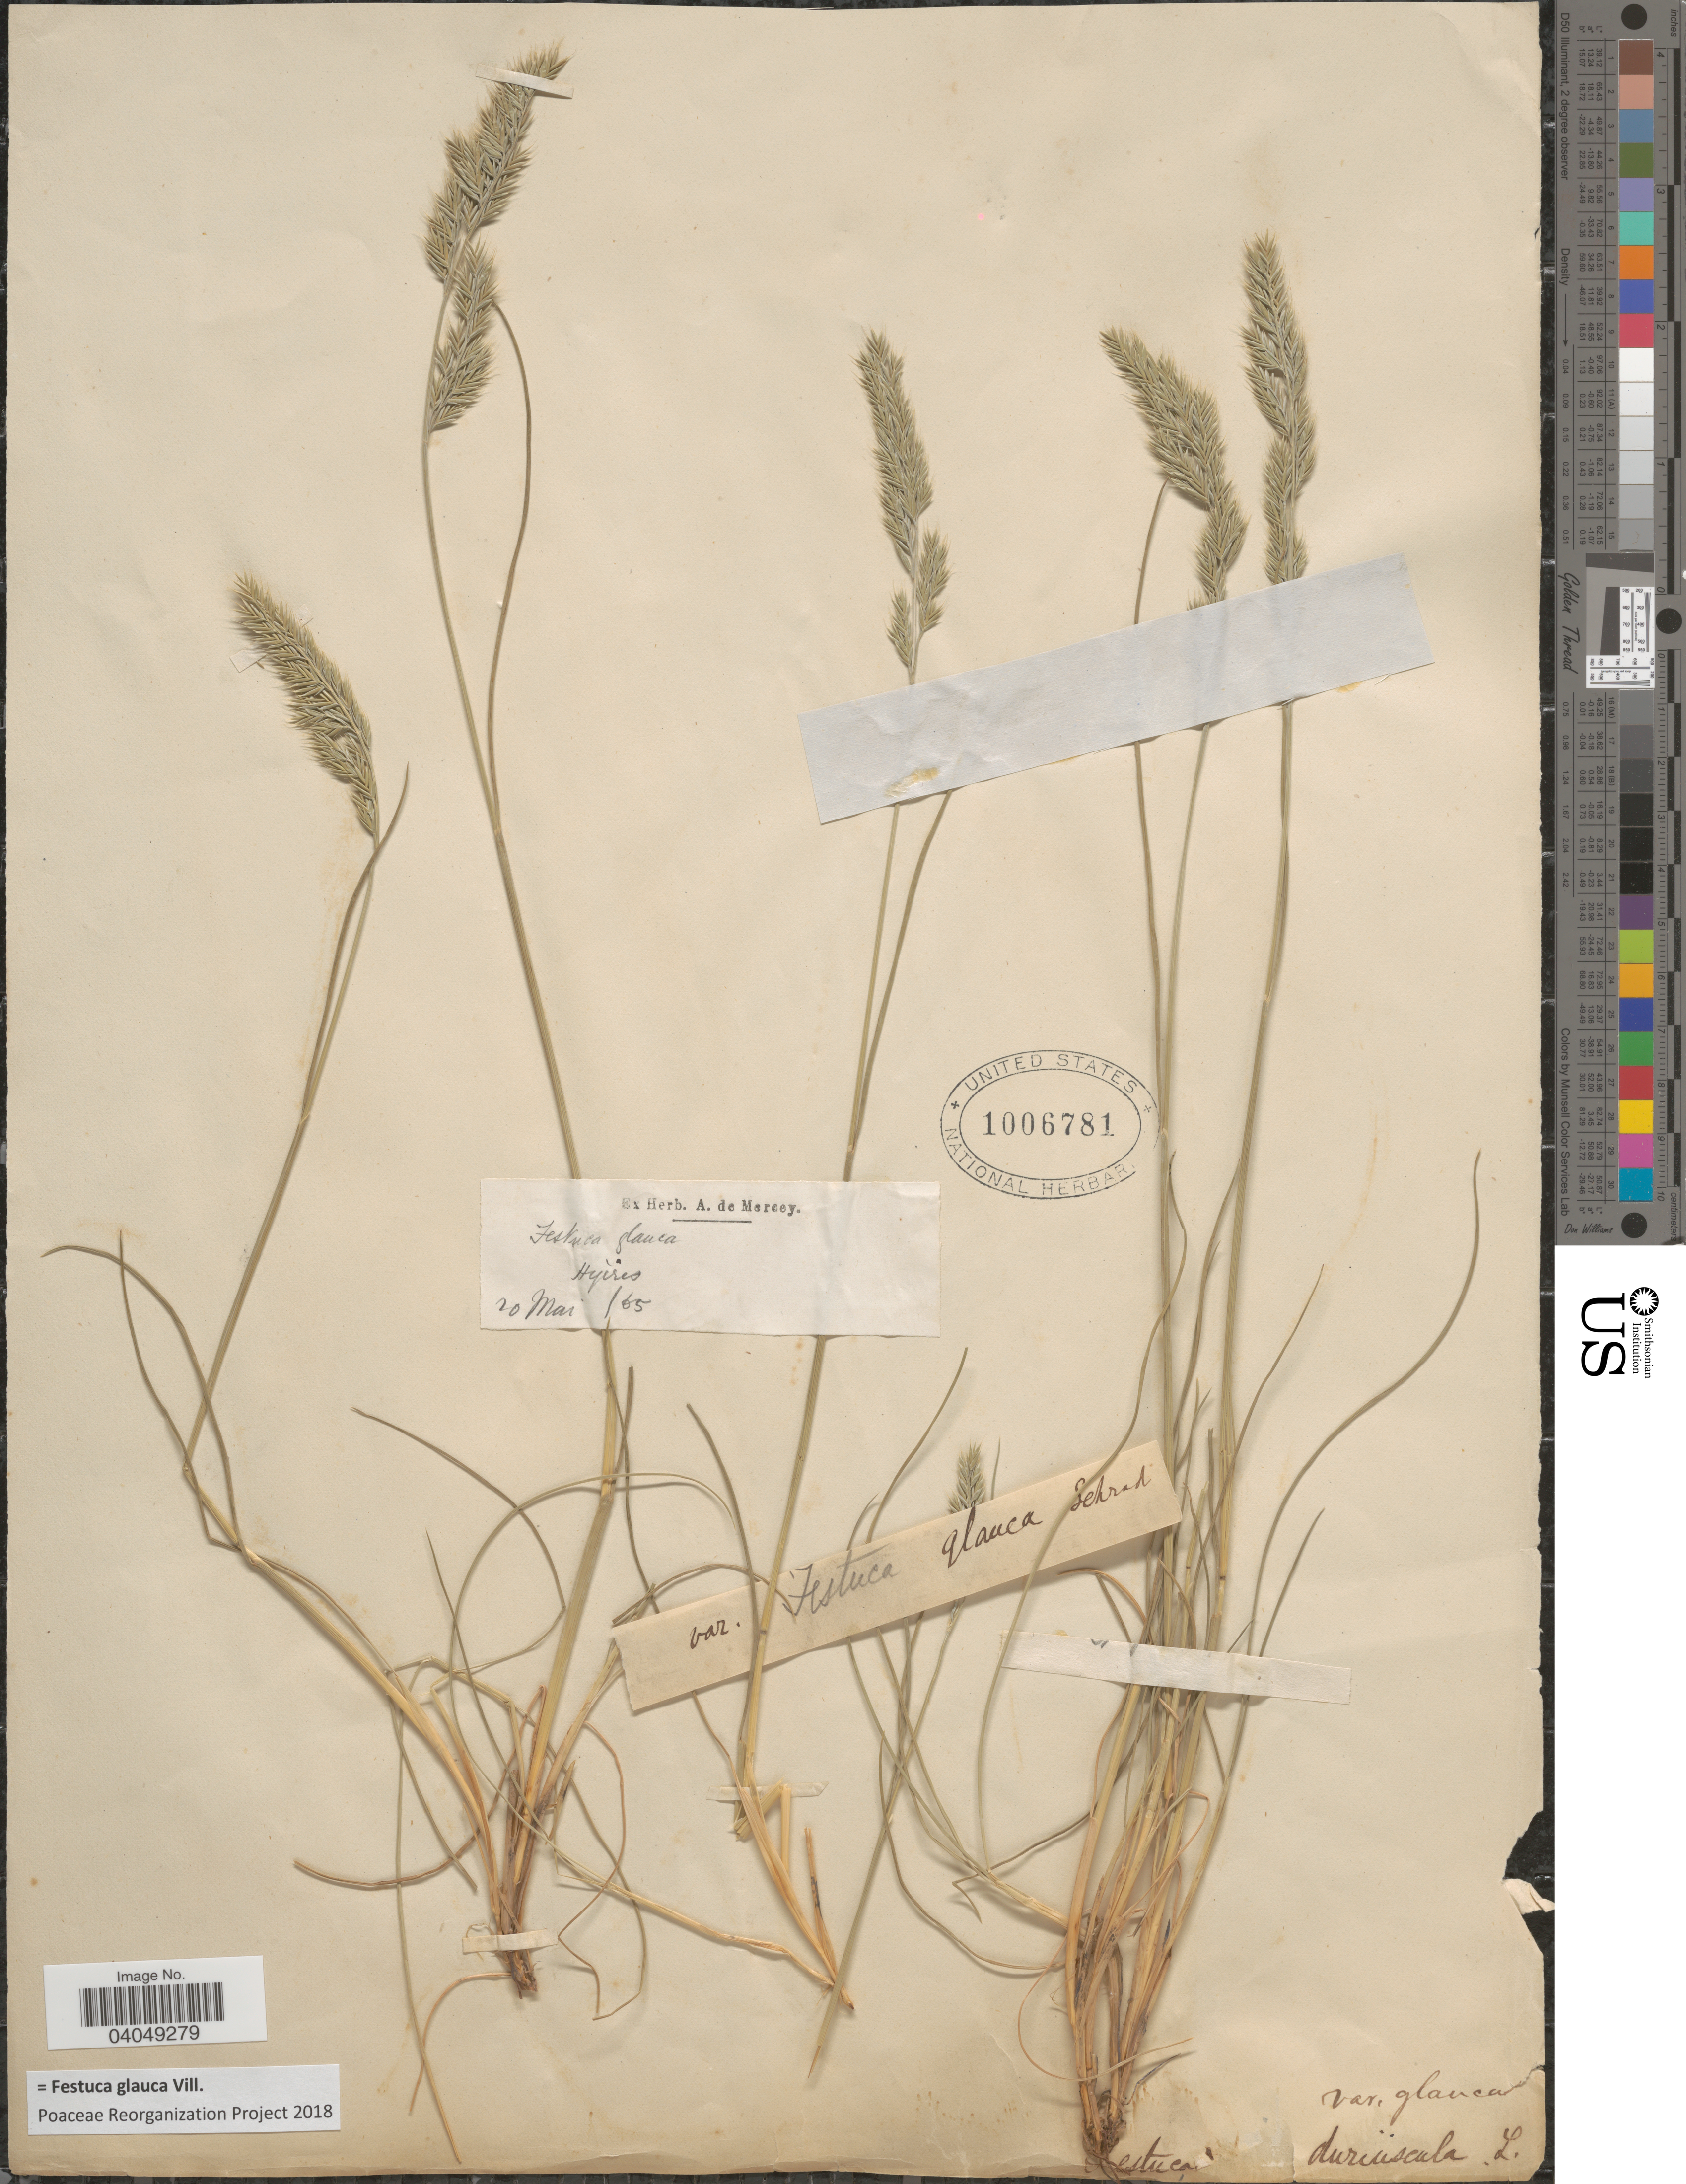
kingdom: Plantae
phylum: Tracheophyta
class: Liliopsida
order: Poales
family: Poaceae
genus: Festuca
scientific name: Festuca glauca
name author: Vill.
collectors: ex herb. A. de Mercey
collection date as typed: Transcribed d/m/y: 20/5/65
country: France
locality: Hyères.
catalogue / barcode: US 1006781